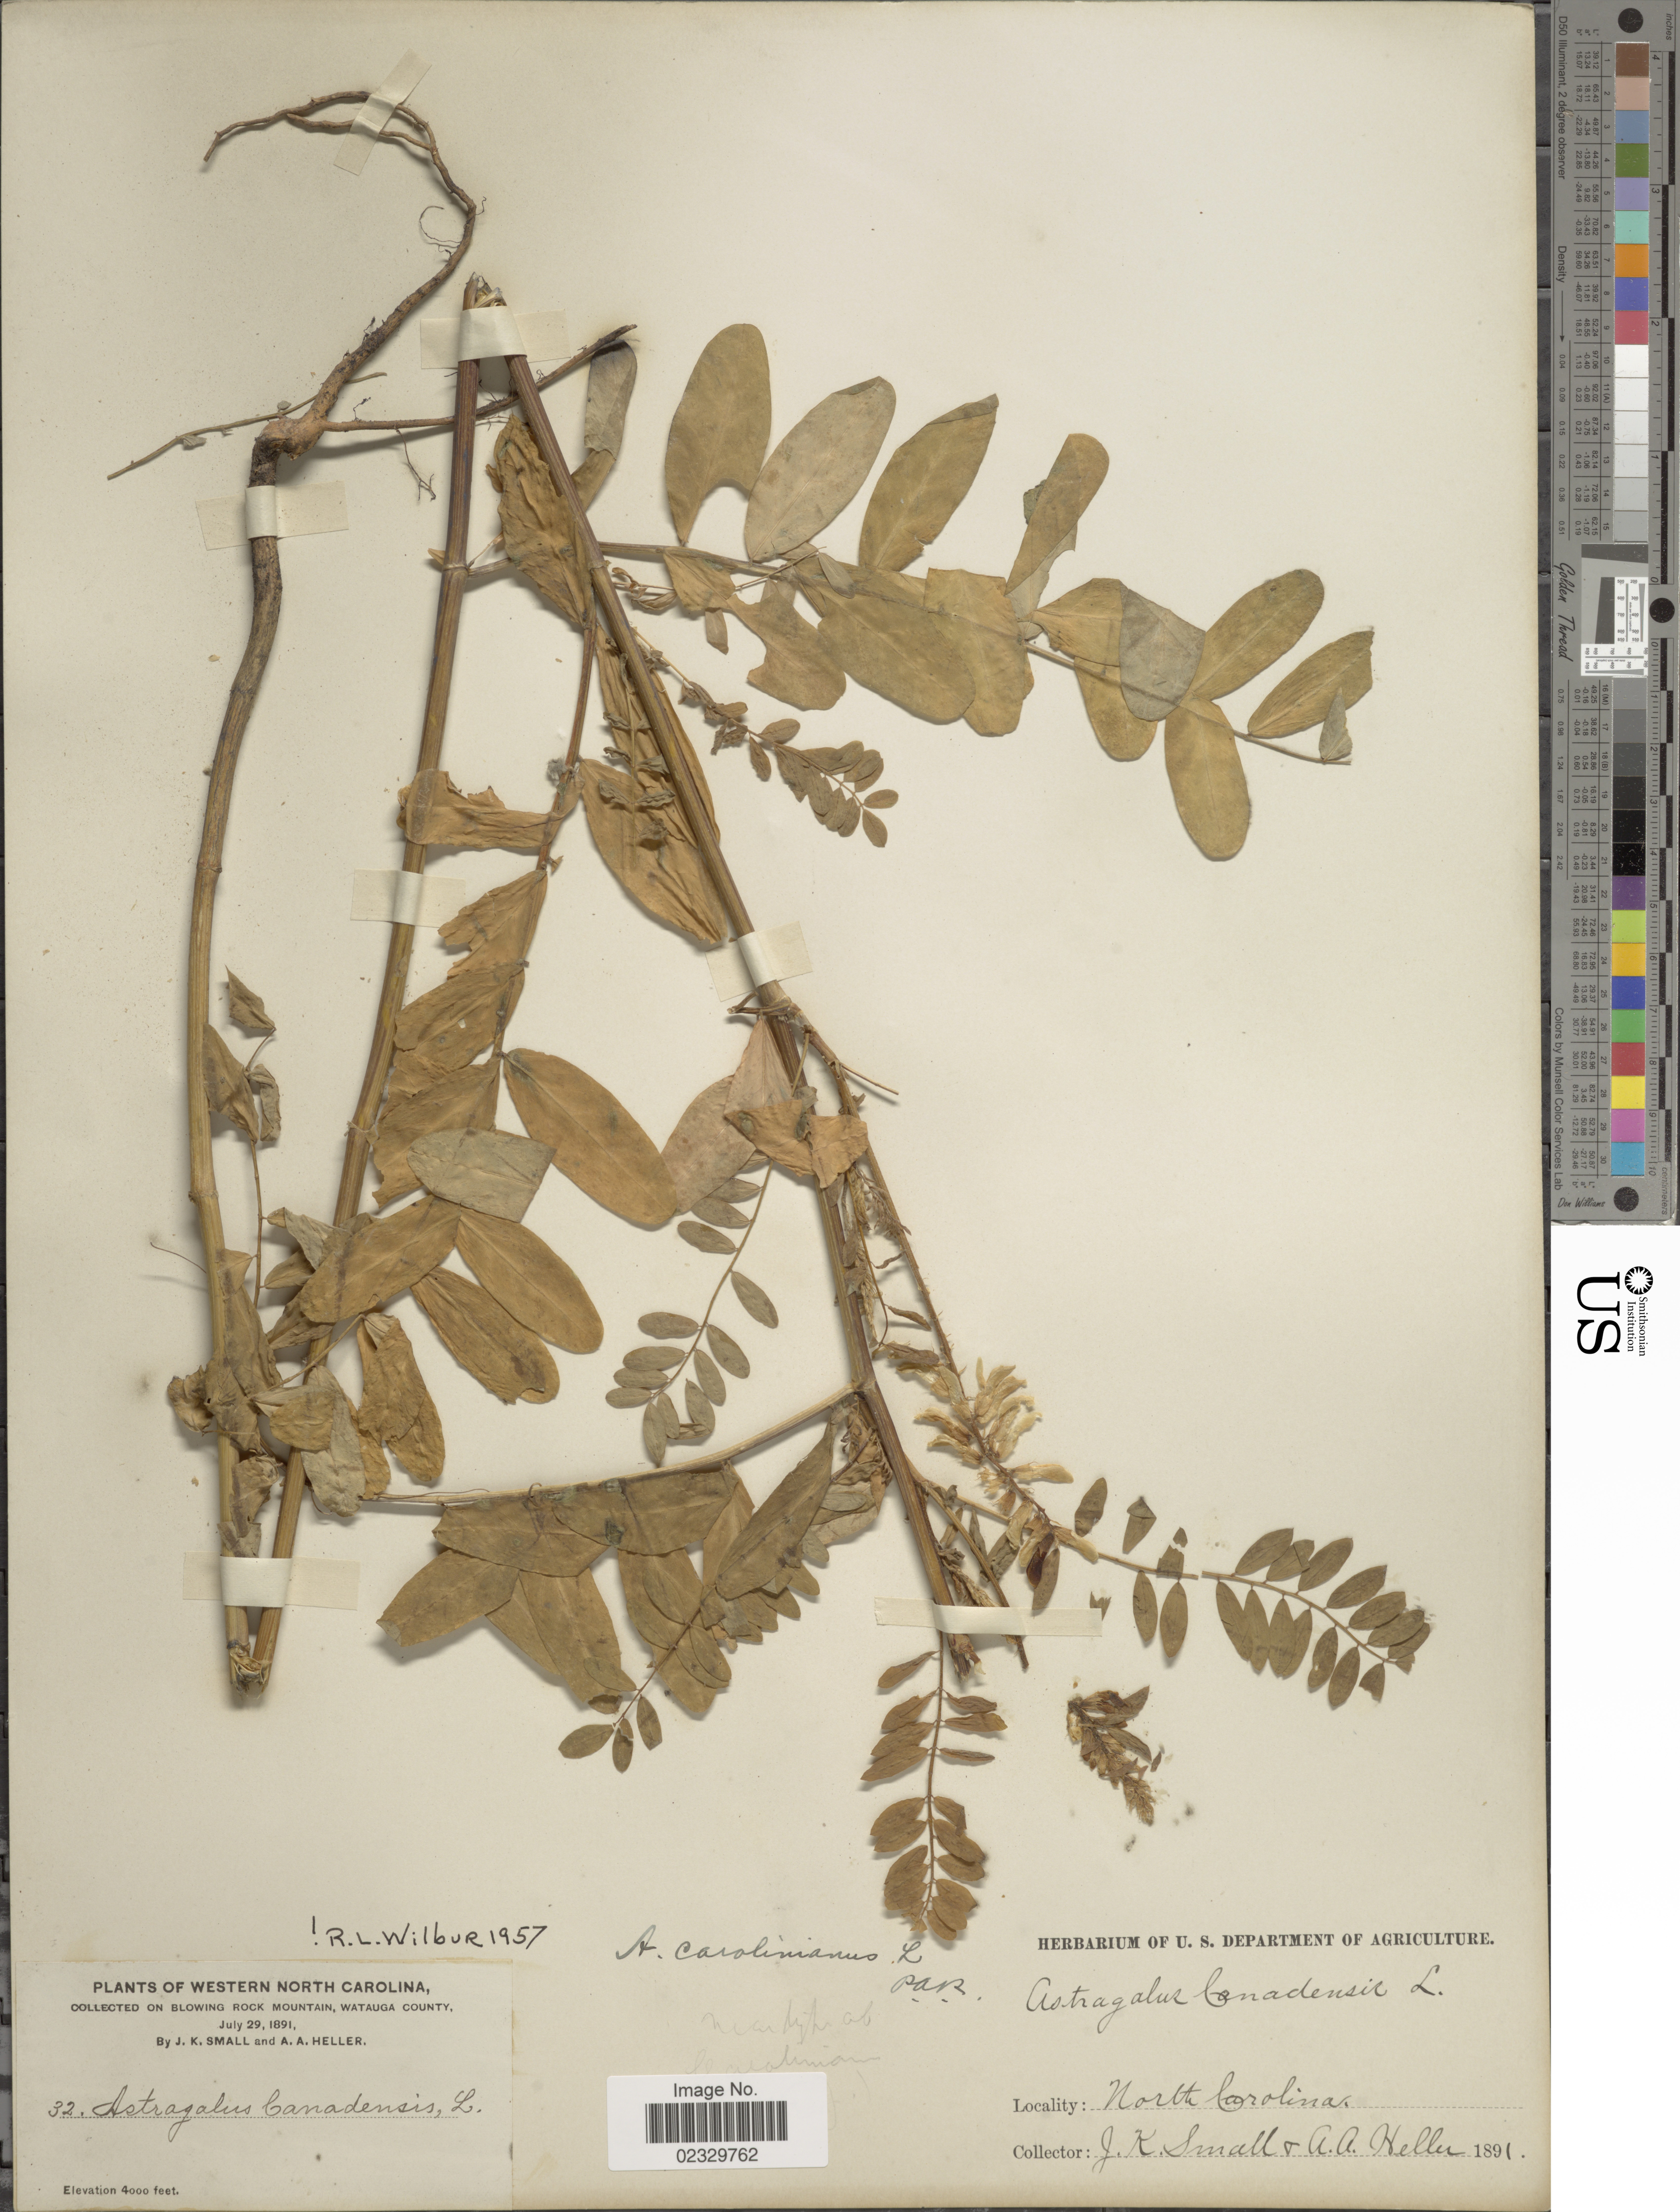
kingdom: Plantae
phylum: Tracheophyta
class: Magnoliopsida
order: Fabales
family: Fabaceae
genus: Astragalus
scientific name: Astragalus canadensis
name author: L.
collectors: J. K. Small & A. A. Heller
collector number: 32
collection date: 1891-07-29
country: United States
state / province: North Carolina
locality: Western North Carolina, On Blowing Rock Mountain, Watuaga County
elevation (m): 1219